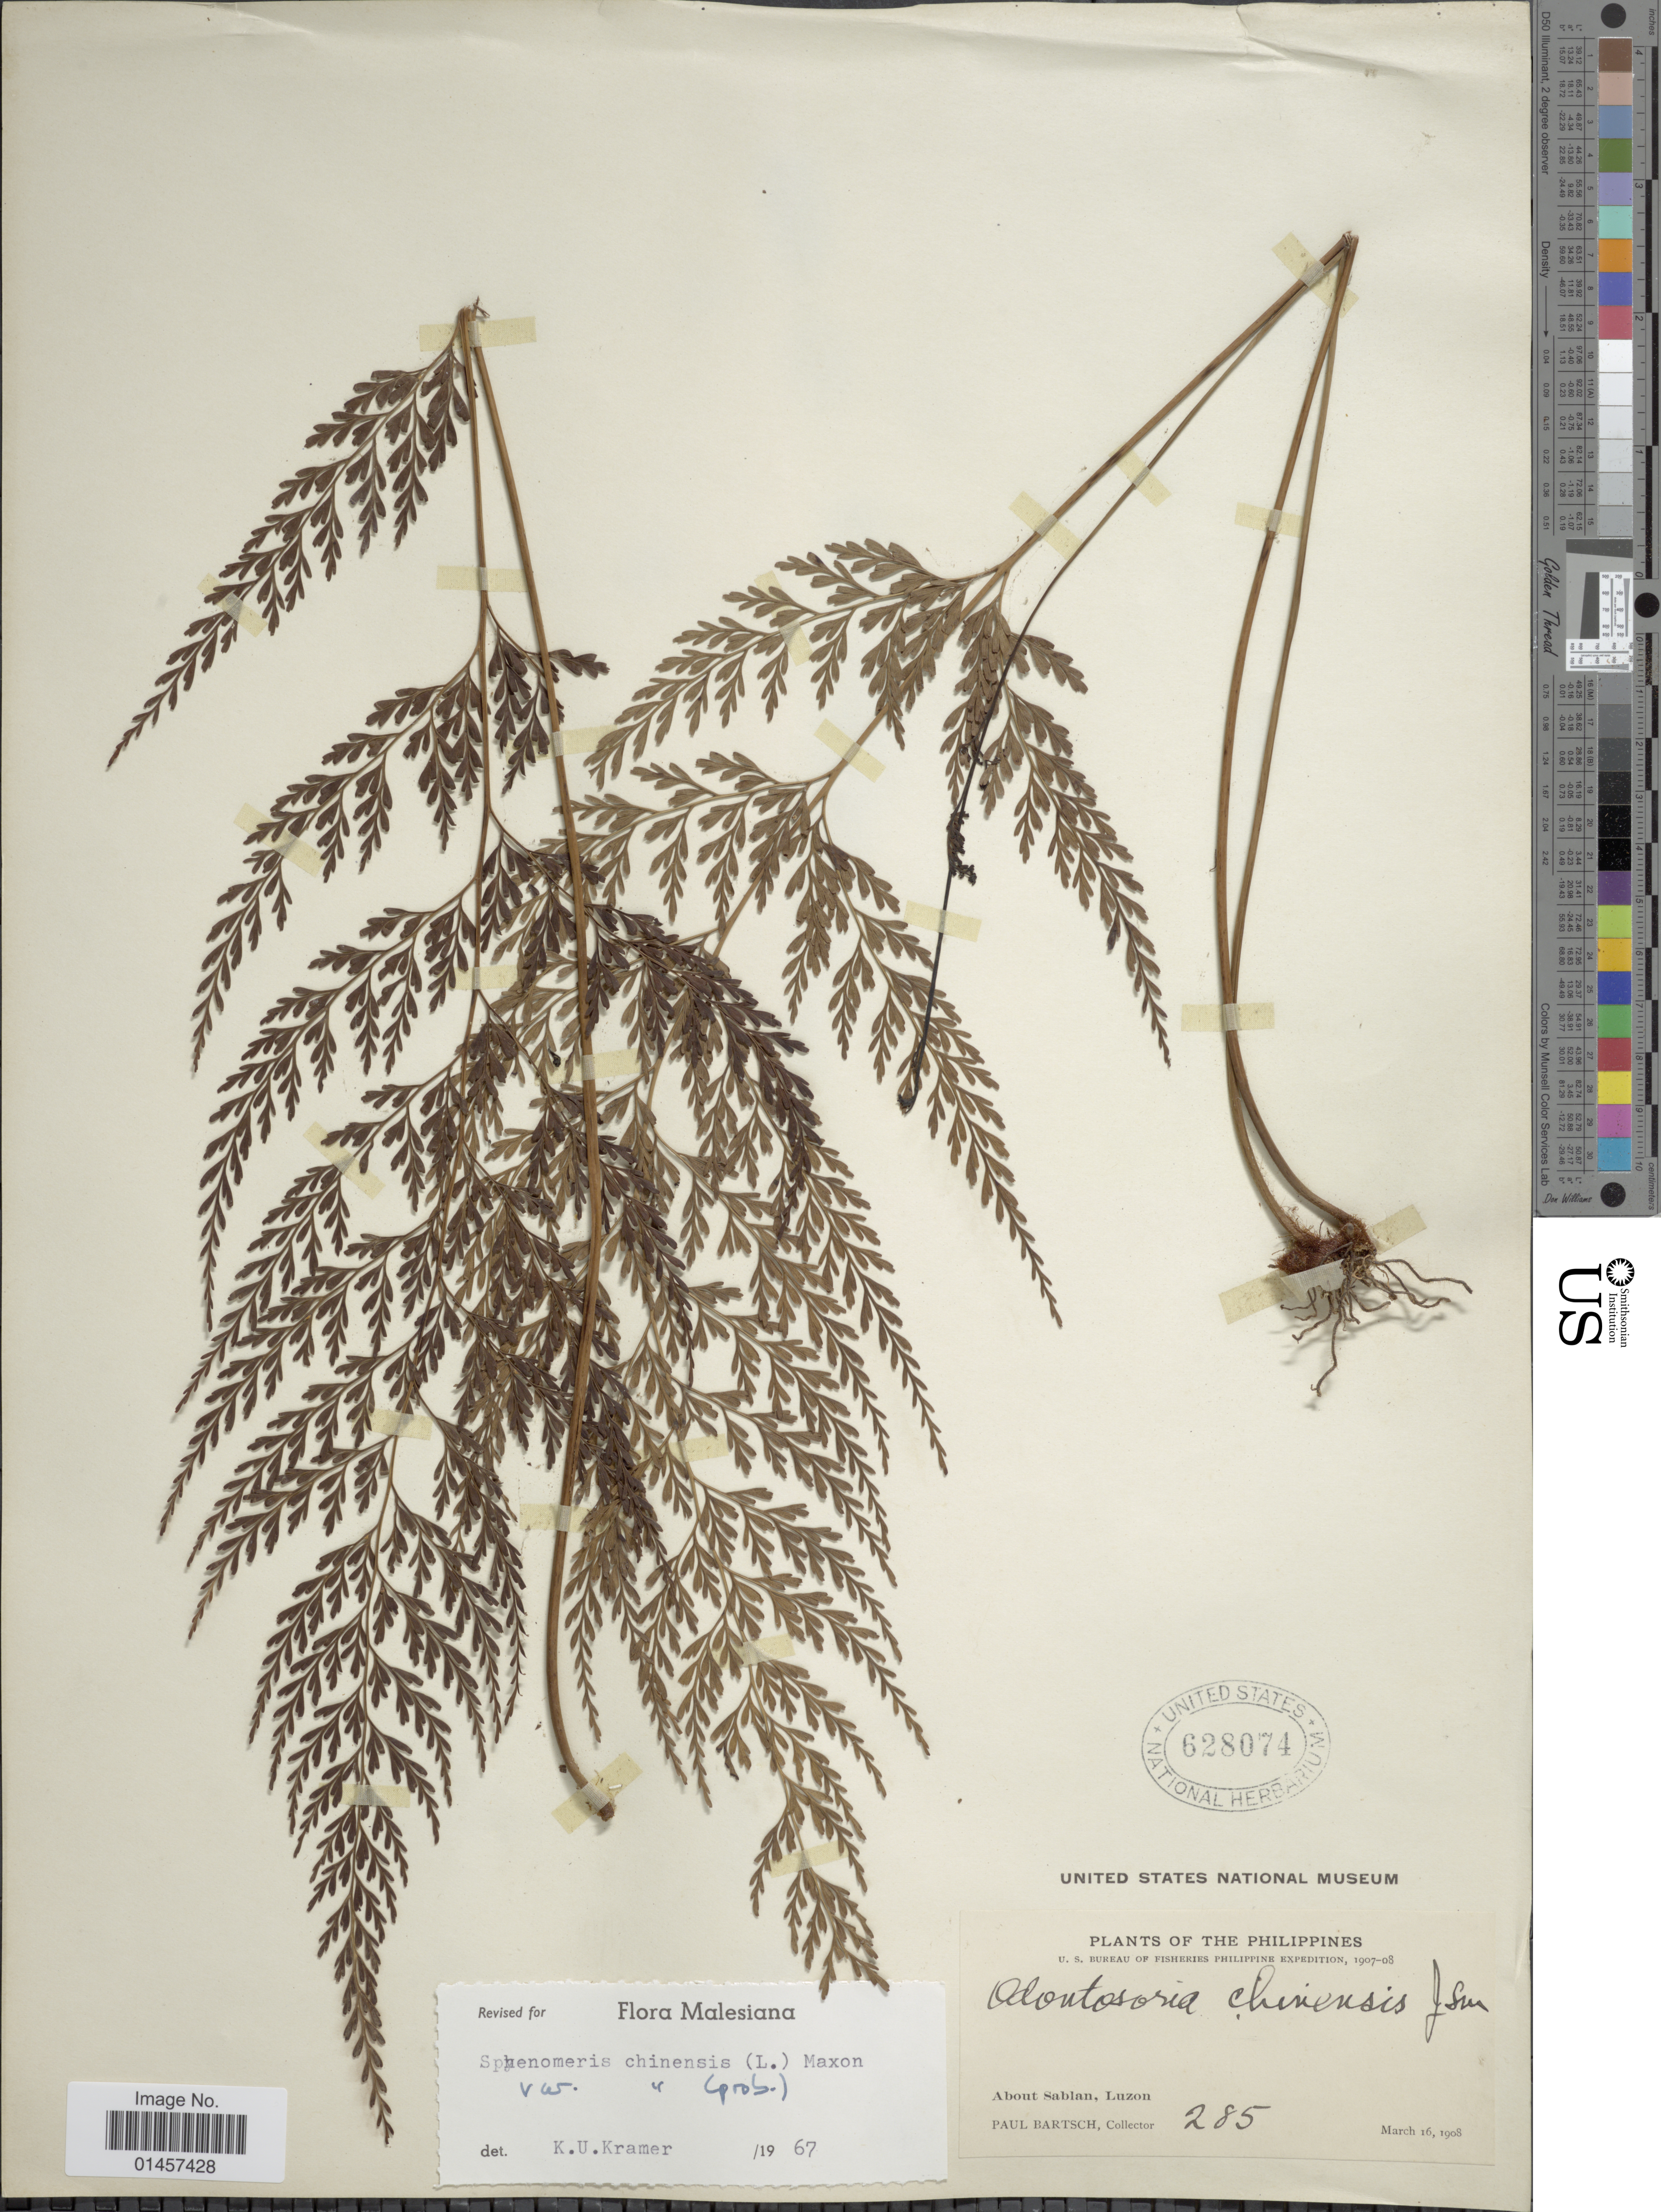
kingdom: Plantae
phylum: Tracheophyta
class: Polypodiopsida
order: Polypodiales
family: Lindsaeaceae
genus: Sphenomeris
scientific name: Sphenomeris chinensis var. chinensis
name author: (L.) Maxon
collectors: P. Batsch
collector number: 285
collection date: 1908-03-16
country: Philippines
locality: Philippines, About Sablan, Luzon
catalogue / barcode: US 628074